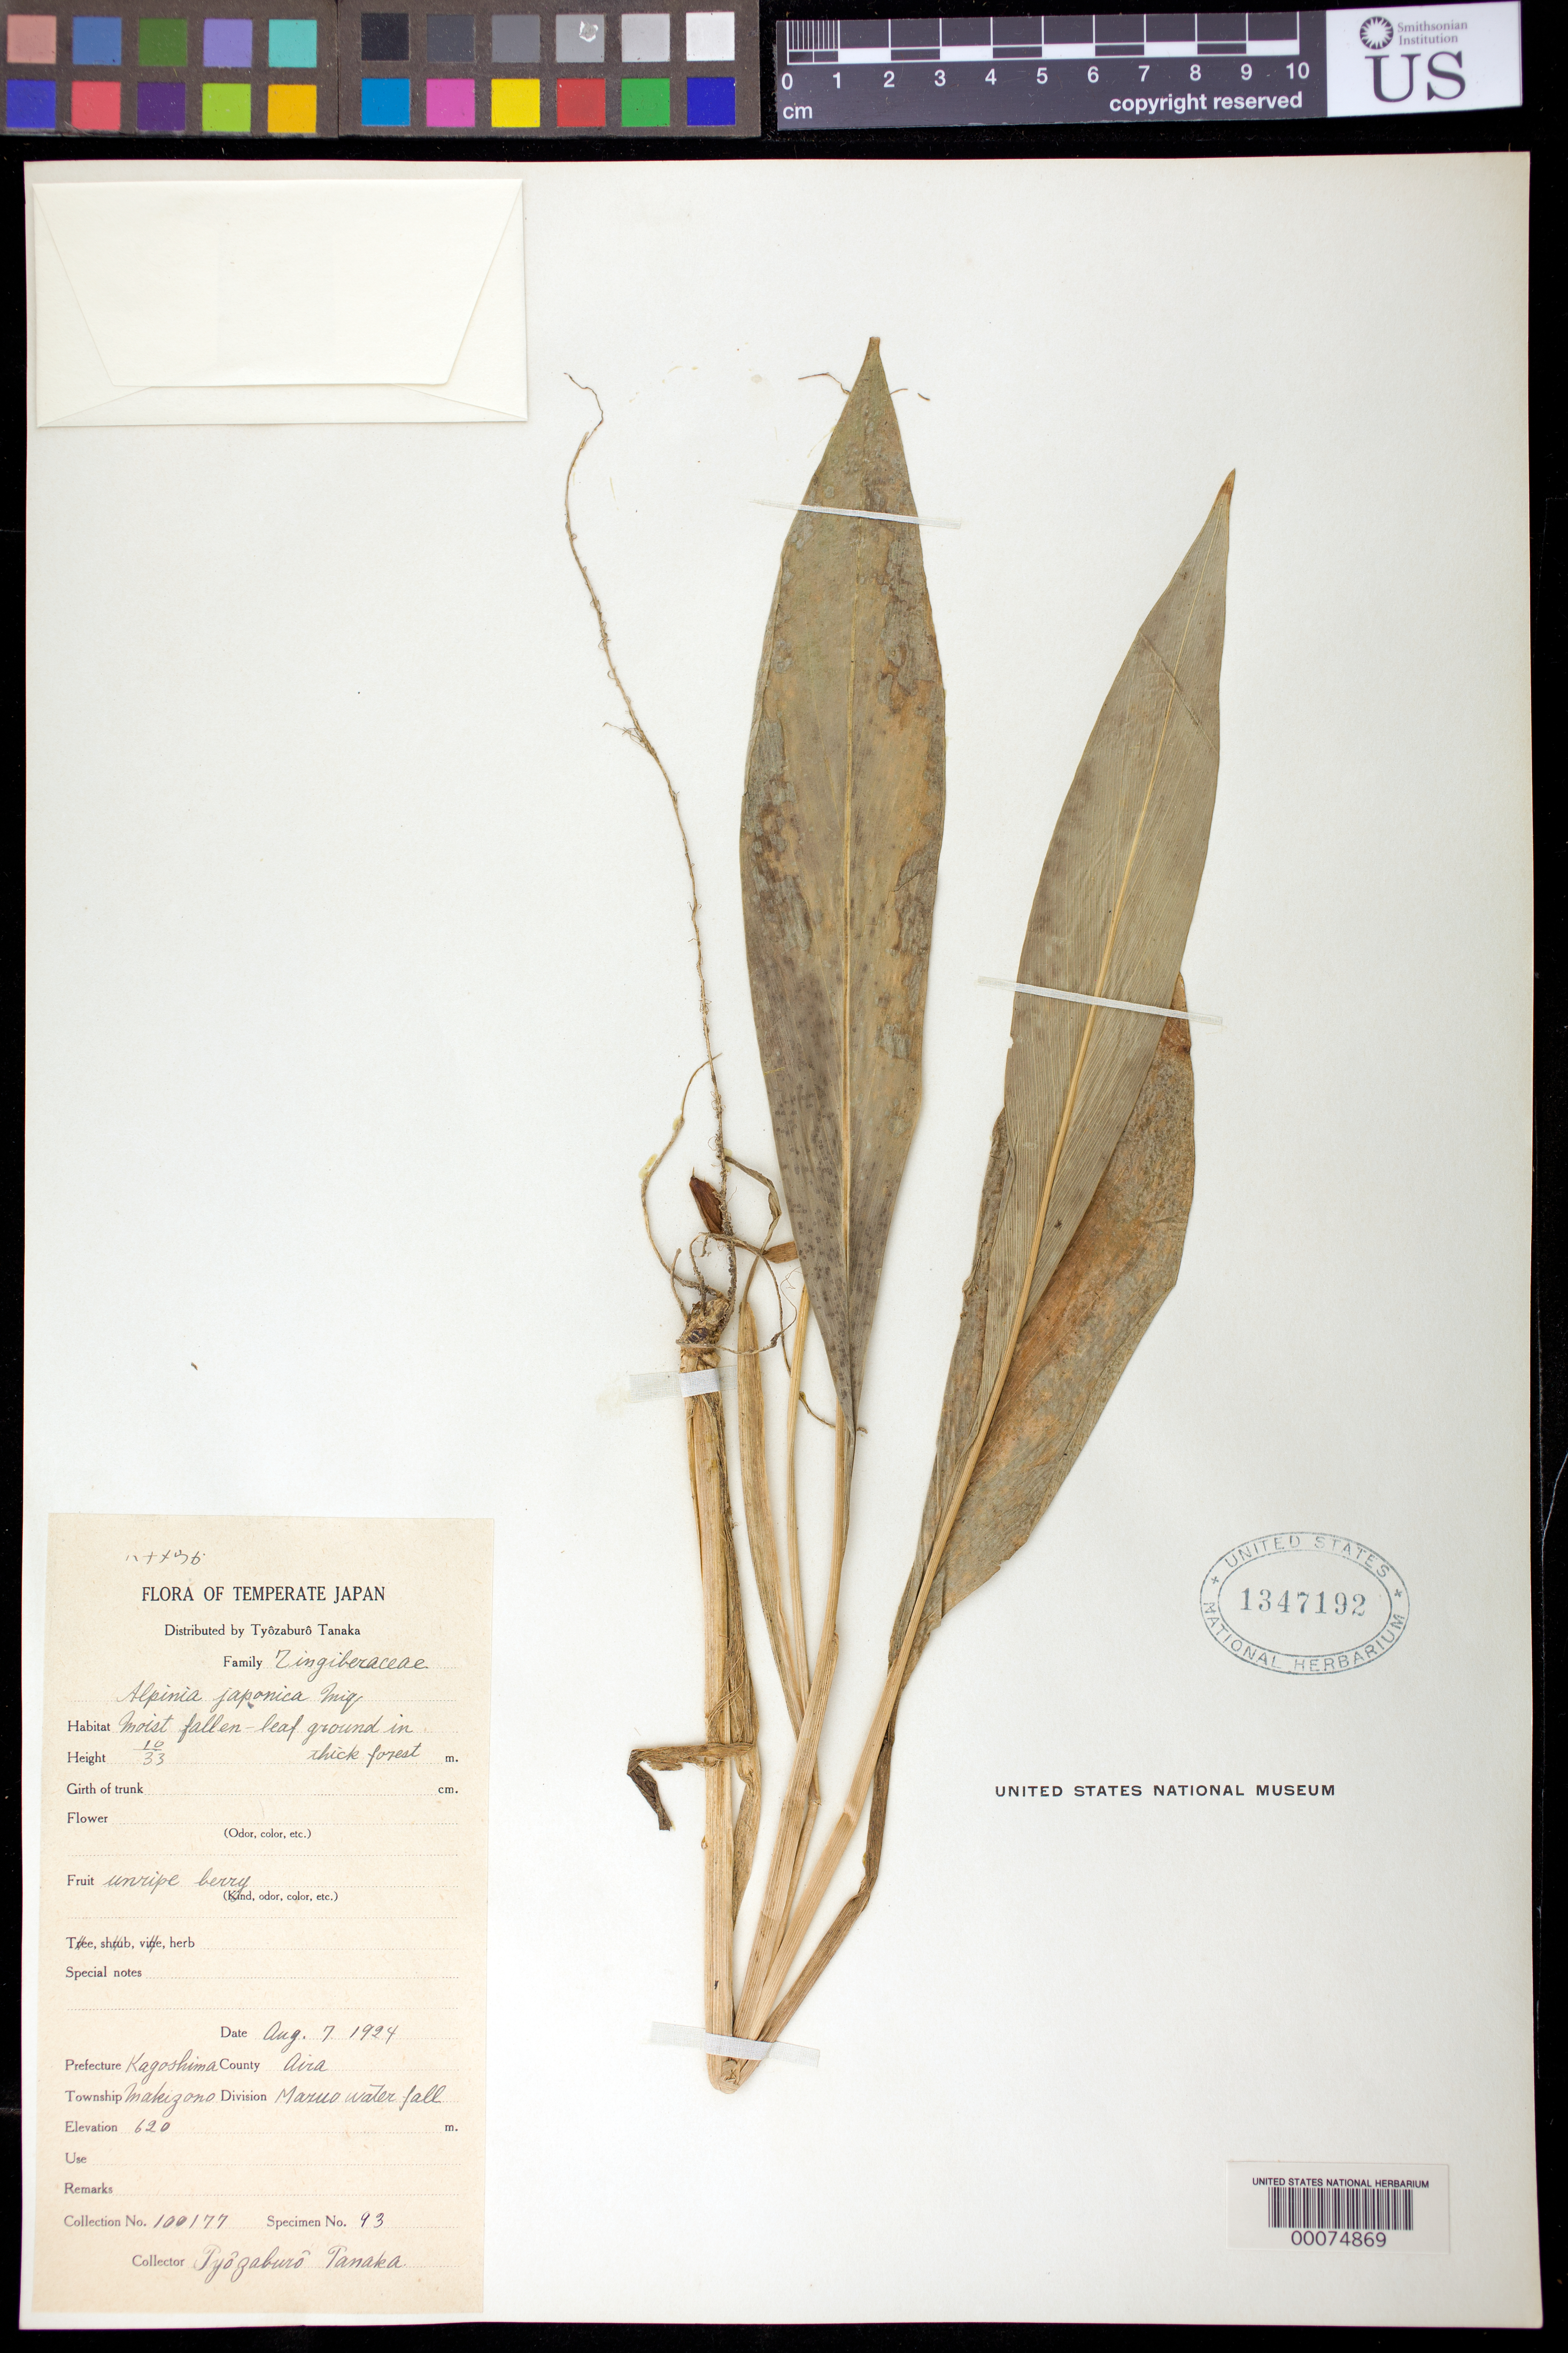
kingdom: Plantae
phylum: Tracheophyta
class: Liliopsida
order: Zingiberales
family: Zingiberaceae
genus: Alpinia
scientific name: Alpinia japonica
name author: (Thunb.) Miq.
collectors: T. Tanaka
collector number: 100177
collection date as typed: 07 Aug 1924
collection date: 1924-08-07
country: Japan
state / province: Kagosima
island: Kyushu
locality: Aira county, makizono township, maruo waterfall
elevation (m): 620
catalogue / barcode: US 1347192